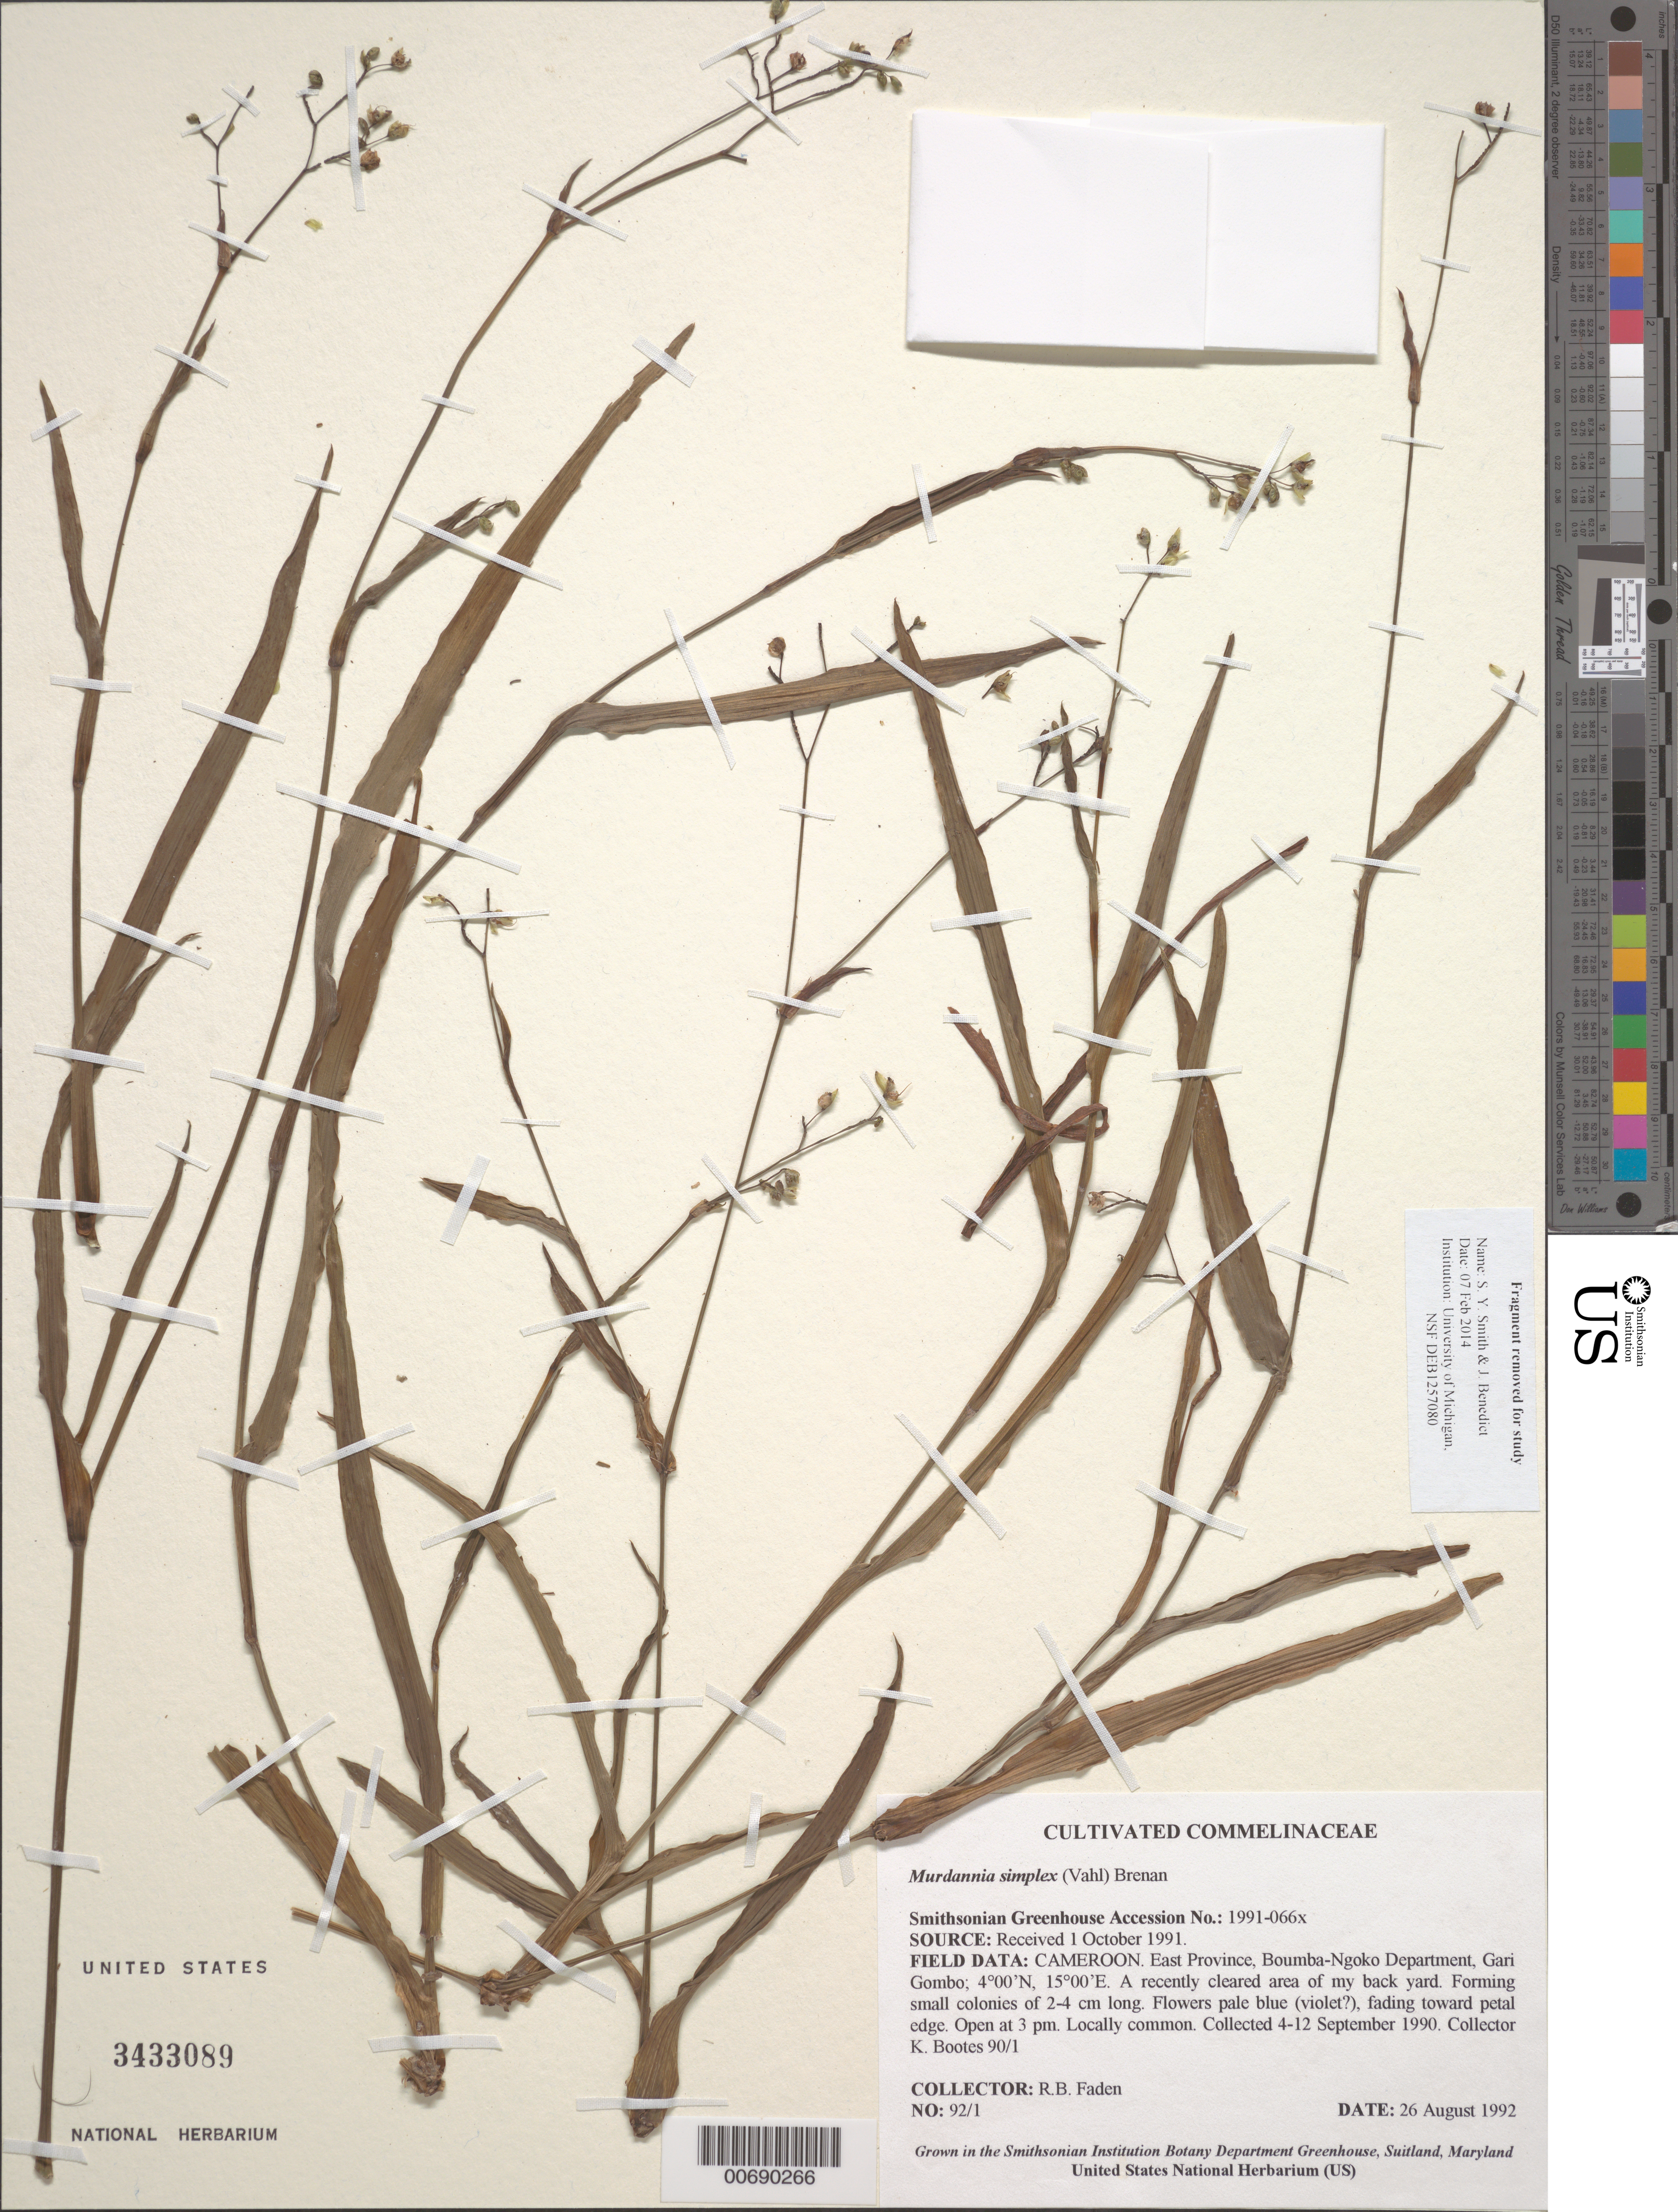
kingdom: Plantae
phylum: Tracheophyta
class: Liliopsida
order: Commelinales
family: Commelinaceae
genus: Murdannia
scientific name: Murdannia simplex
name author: (Vahl) Brenan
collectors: R. B. Faden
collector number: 92/1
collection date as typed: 26 Aug 1992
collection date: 1992-08-26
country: Cameroon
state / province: Est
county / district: Boumba-Nkogo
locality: Boumba-Ngoko Dept. Gari Gombo.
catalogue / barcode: US 3433089